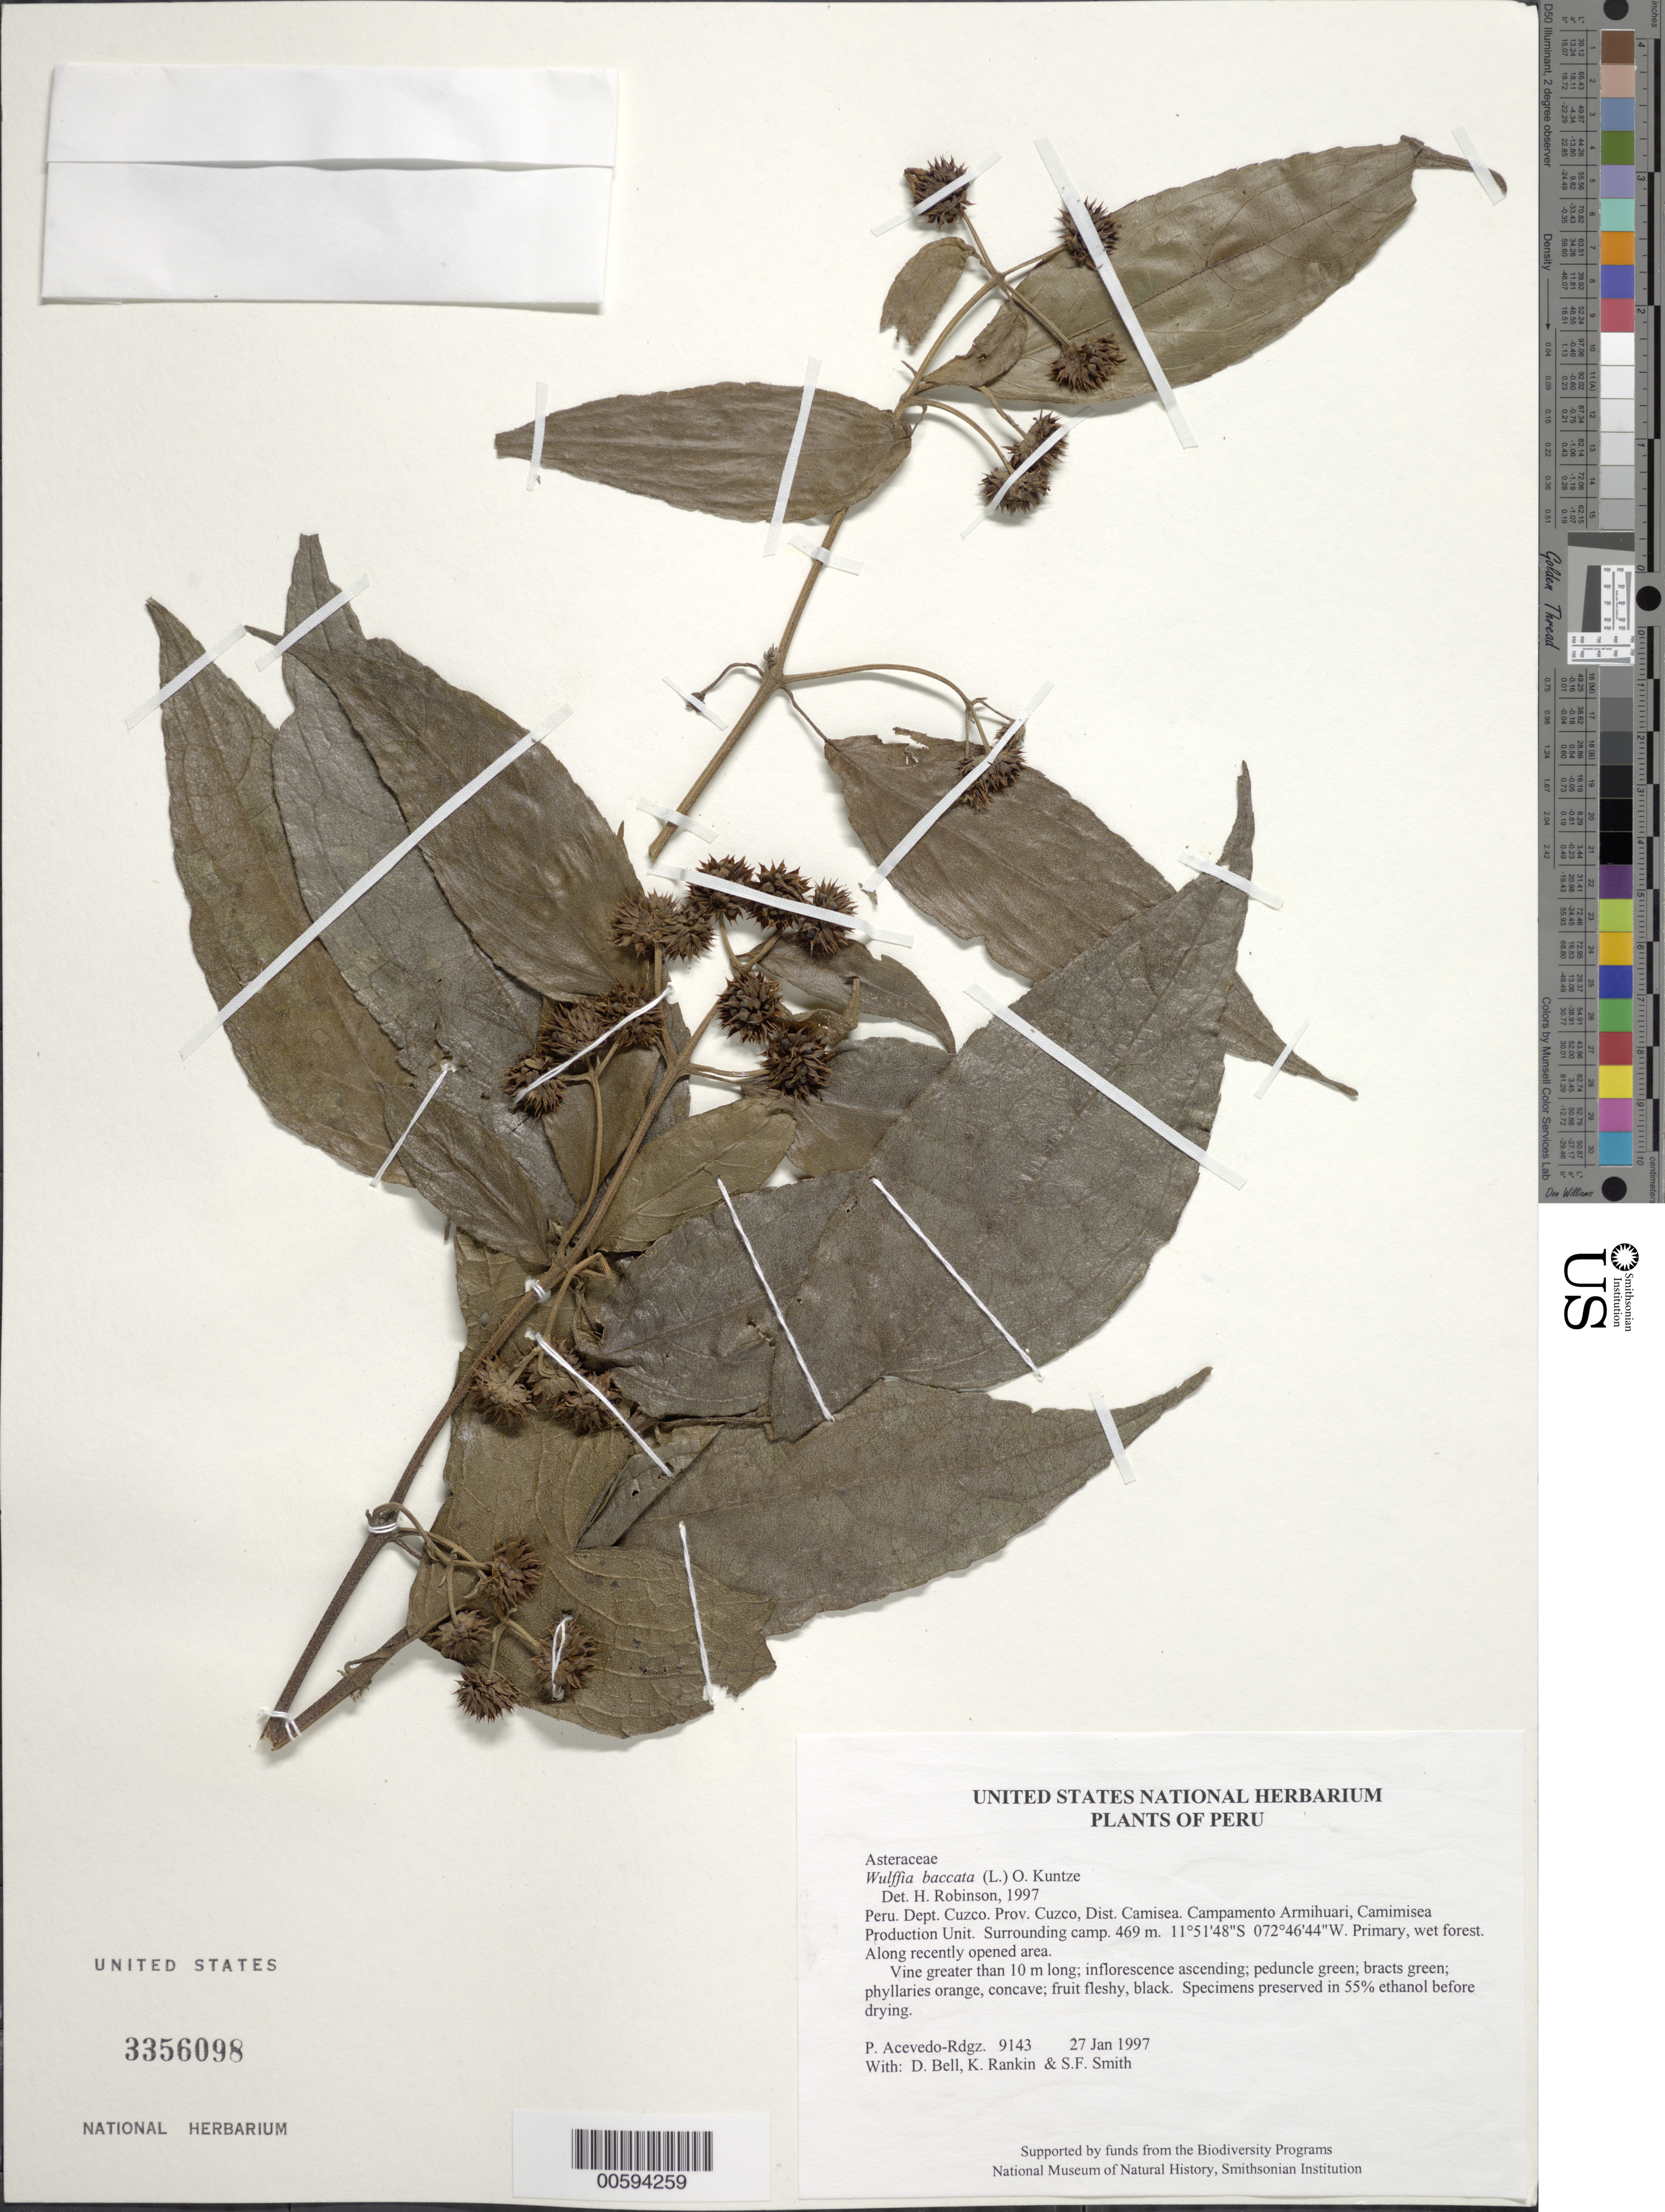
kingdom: Plantae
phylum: Tracheophyta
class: Magnoliopsida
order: Asterales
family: Asteraceae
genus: Wulffia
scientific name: Wulffia baccata var. baccata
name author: (L.) Kuntze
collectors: P. Acevedo-Rodr., D. A. Bell, K. B. Rankin & S.F. Smith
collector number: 9143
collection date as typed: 27 Jan 1997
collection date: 1997-01-27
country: Peru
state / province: Cusco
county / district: Cusco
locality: Districto Camisea, Campamento Armihuari, Camimisea Production Unit. Surrounding camp.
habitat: Primary, wet forest. Along recently opened area.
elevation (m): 469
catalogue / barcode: US 3356098